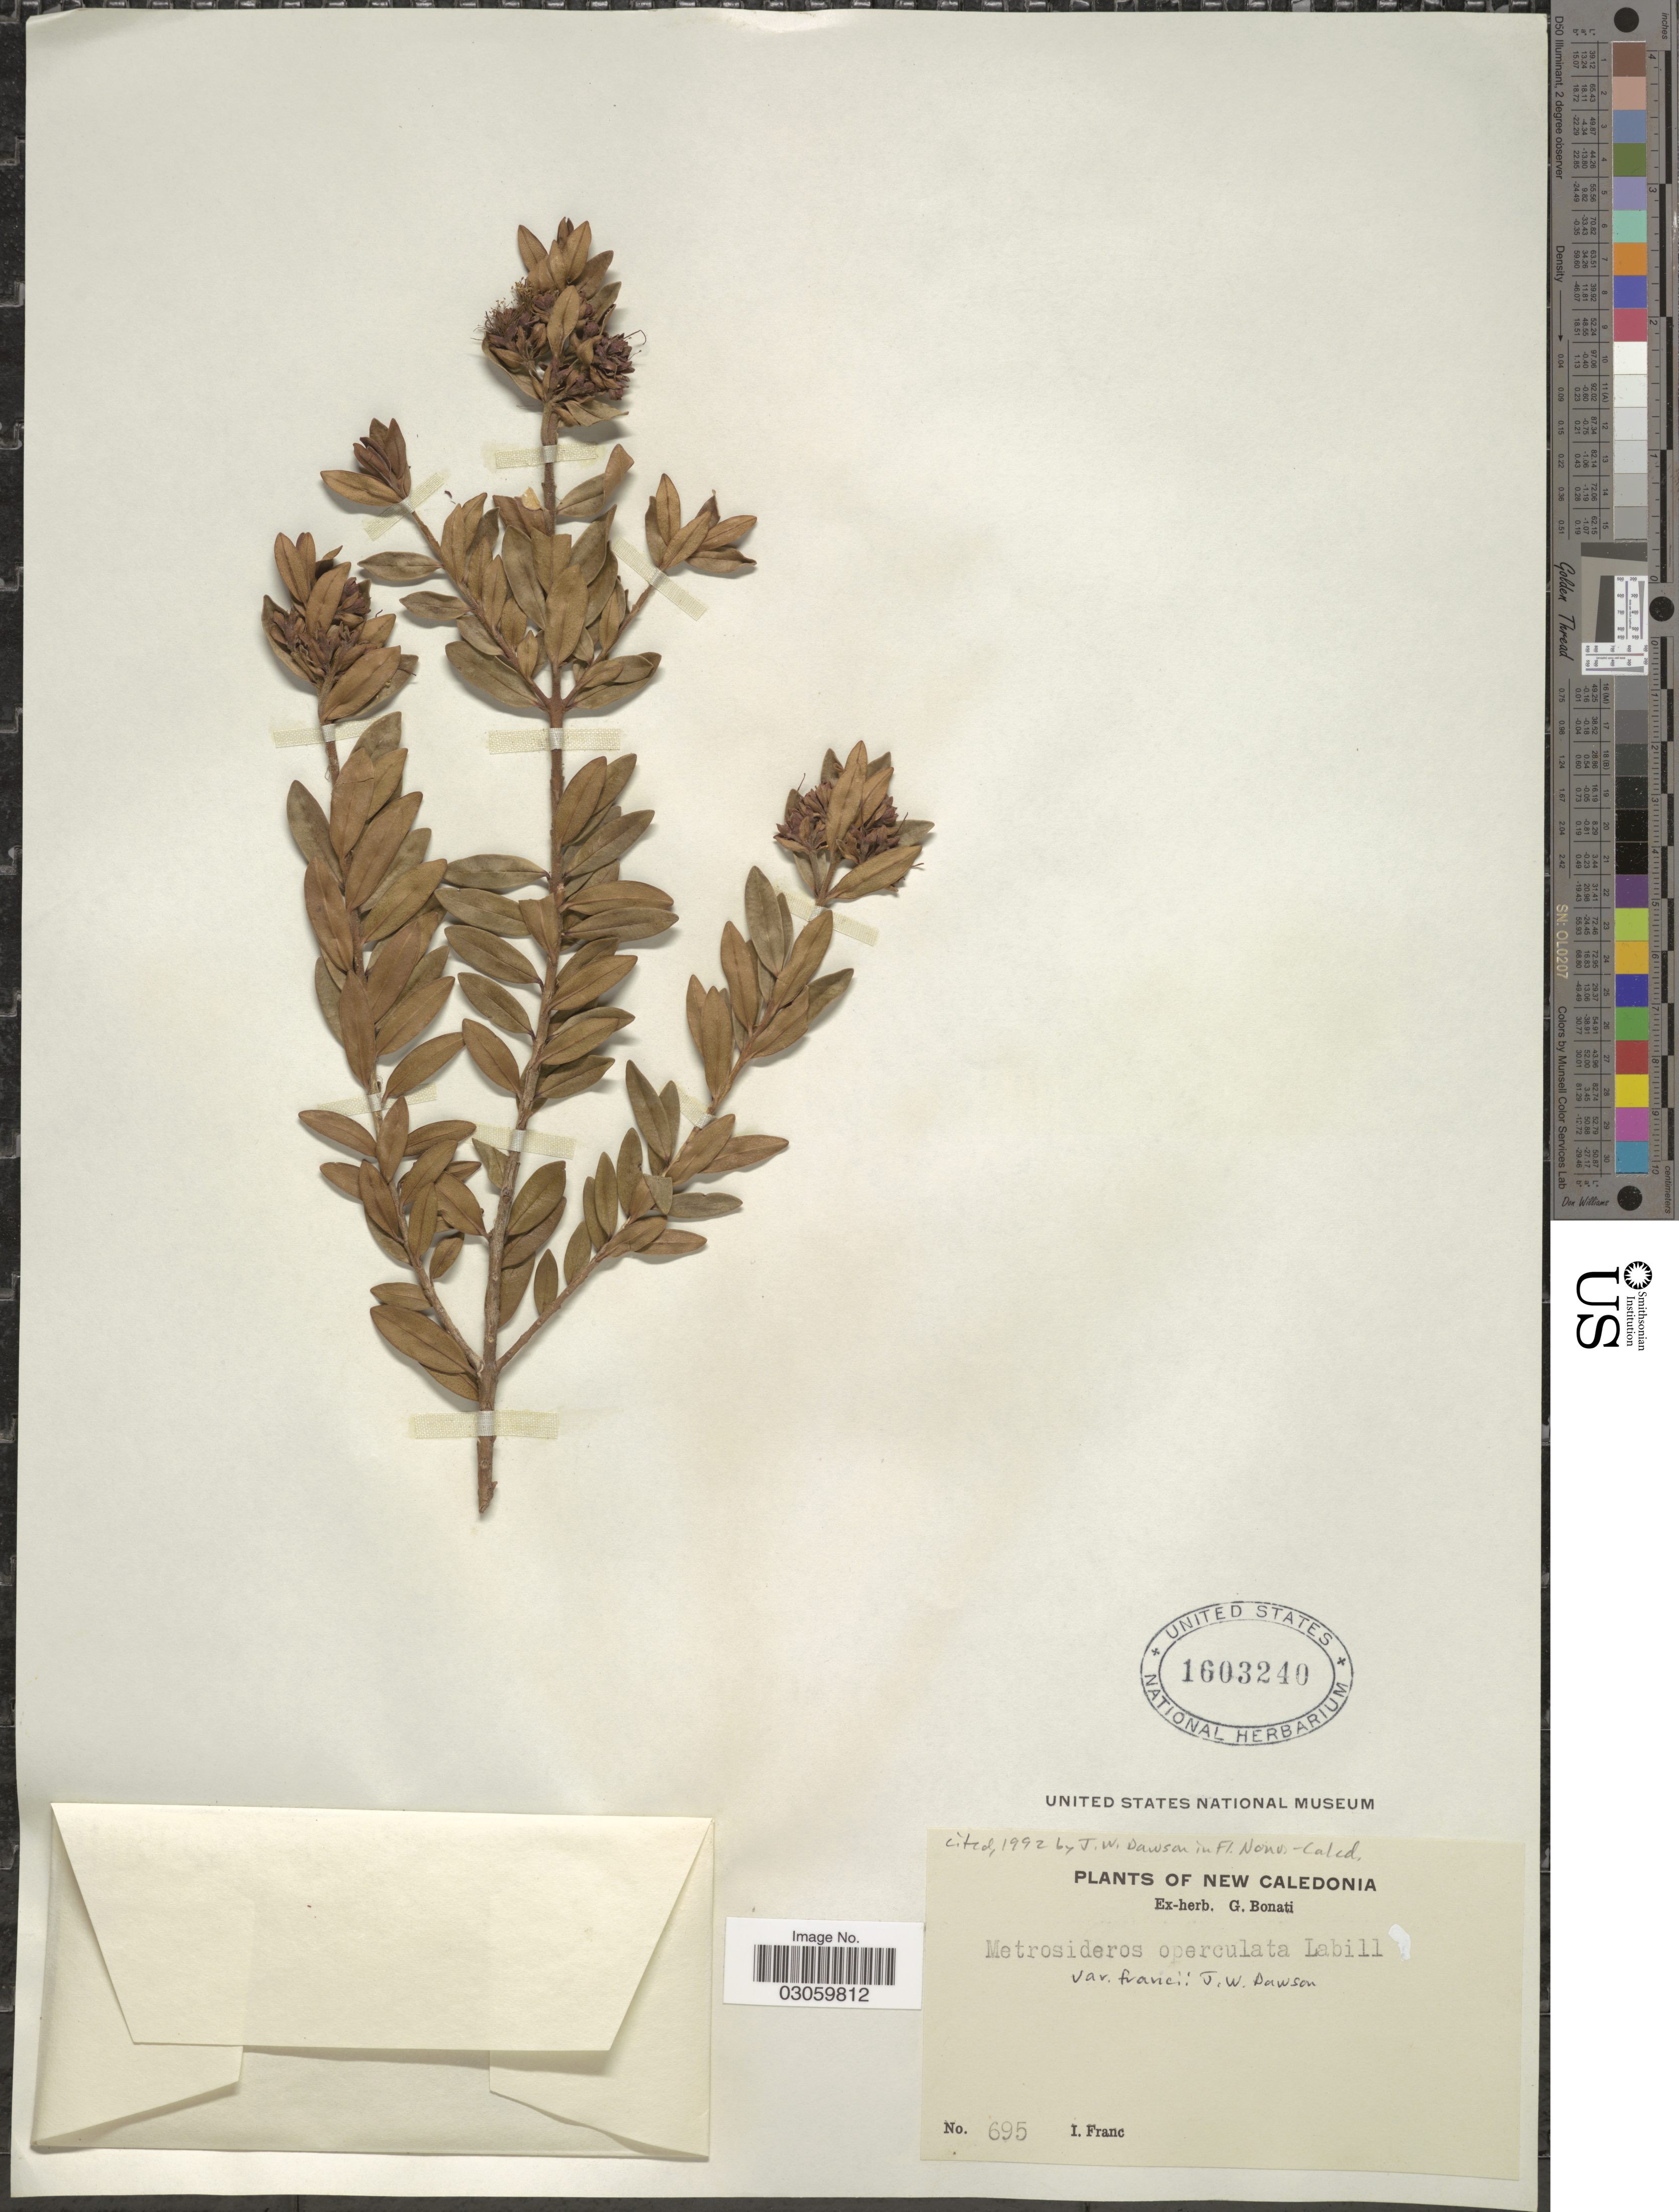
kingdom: Plantae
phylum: Tracheophyta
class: Magnoliopsida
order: Myrtales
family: Myrtaceae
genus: Metrosideros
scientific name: Metrosideros operculata var. francii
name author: J.W. Dawson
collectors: I. Franc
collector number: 695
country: New Caledonia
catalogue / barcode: US 1603240